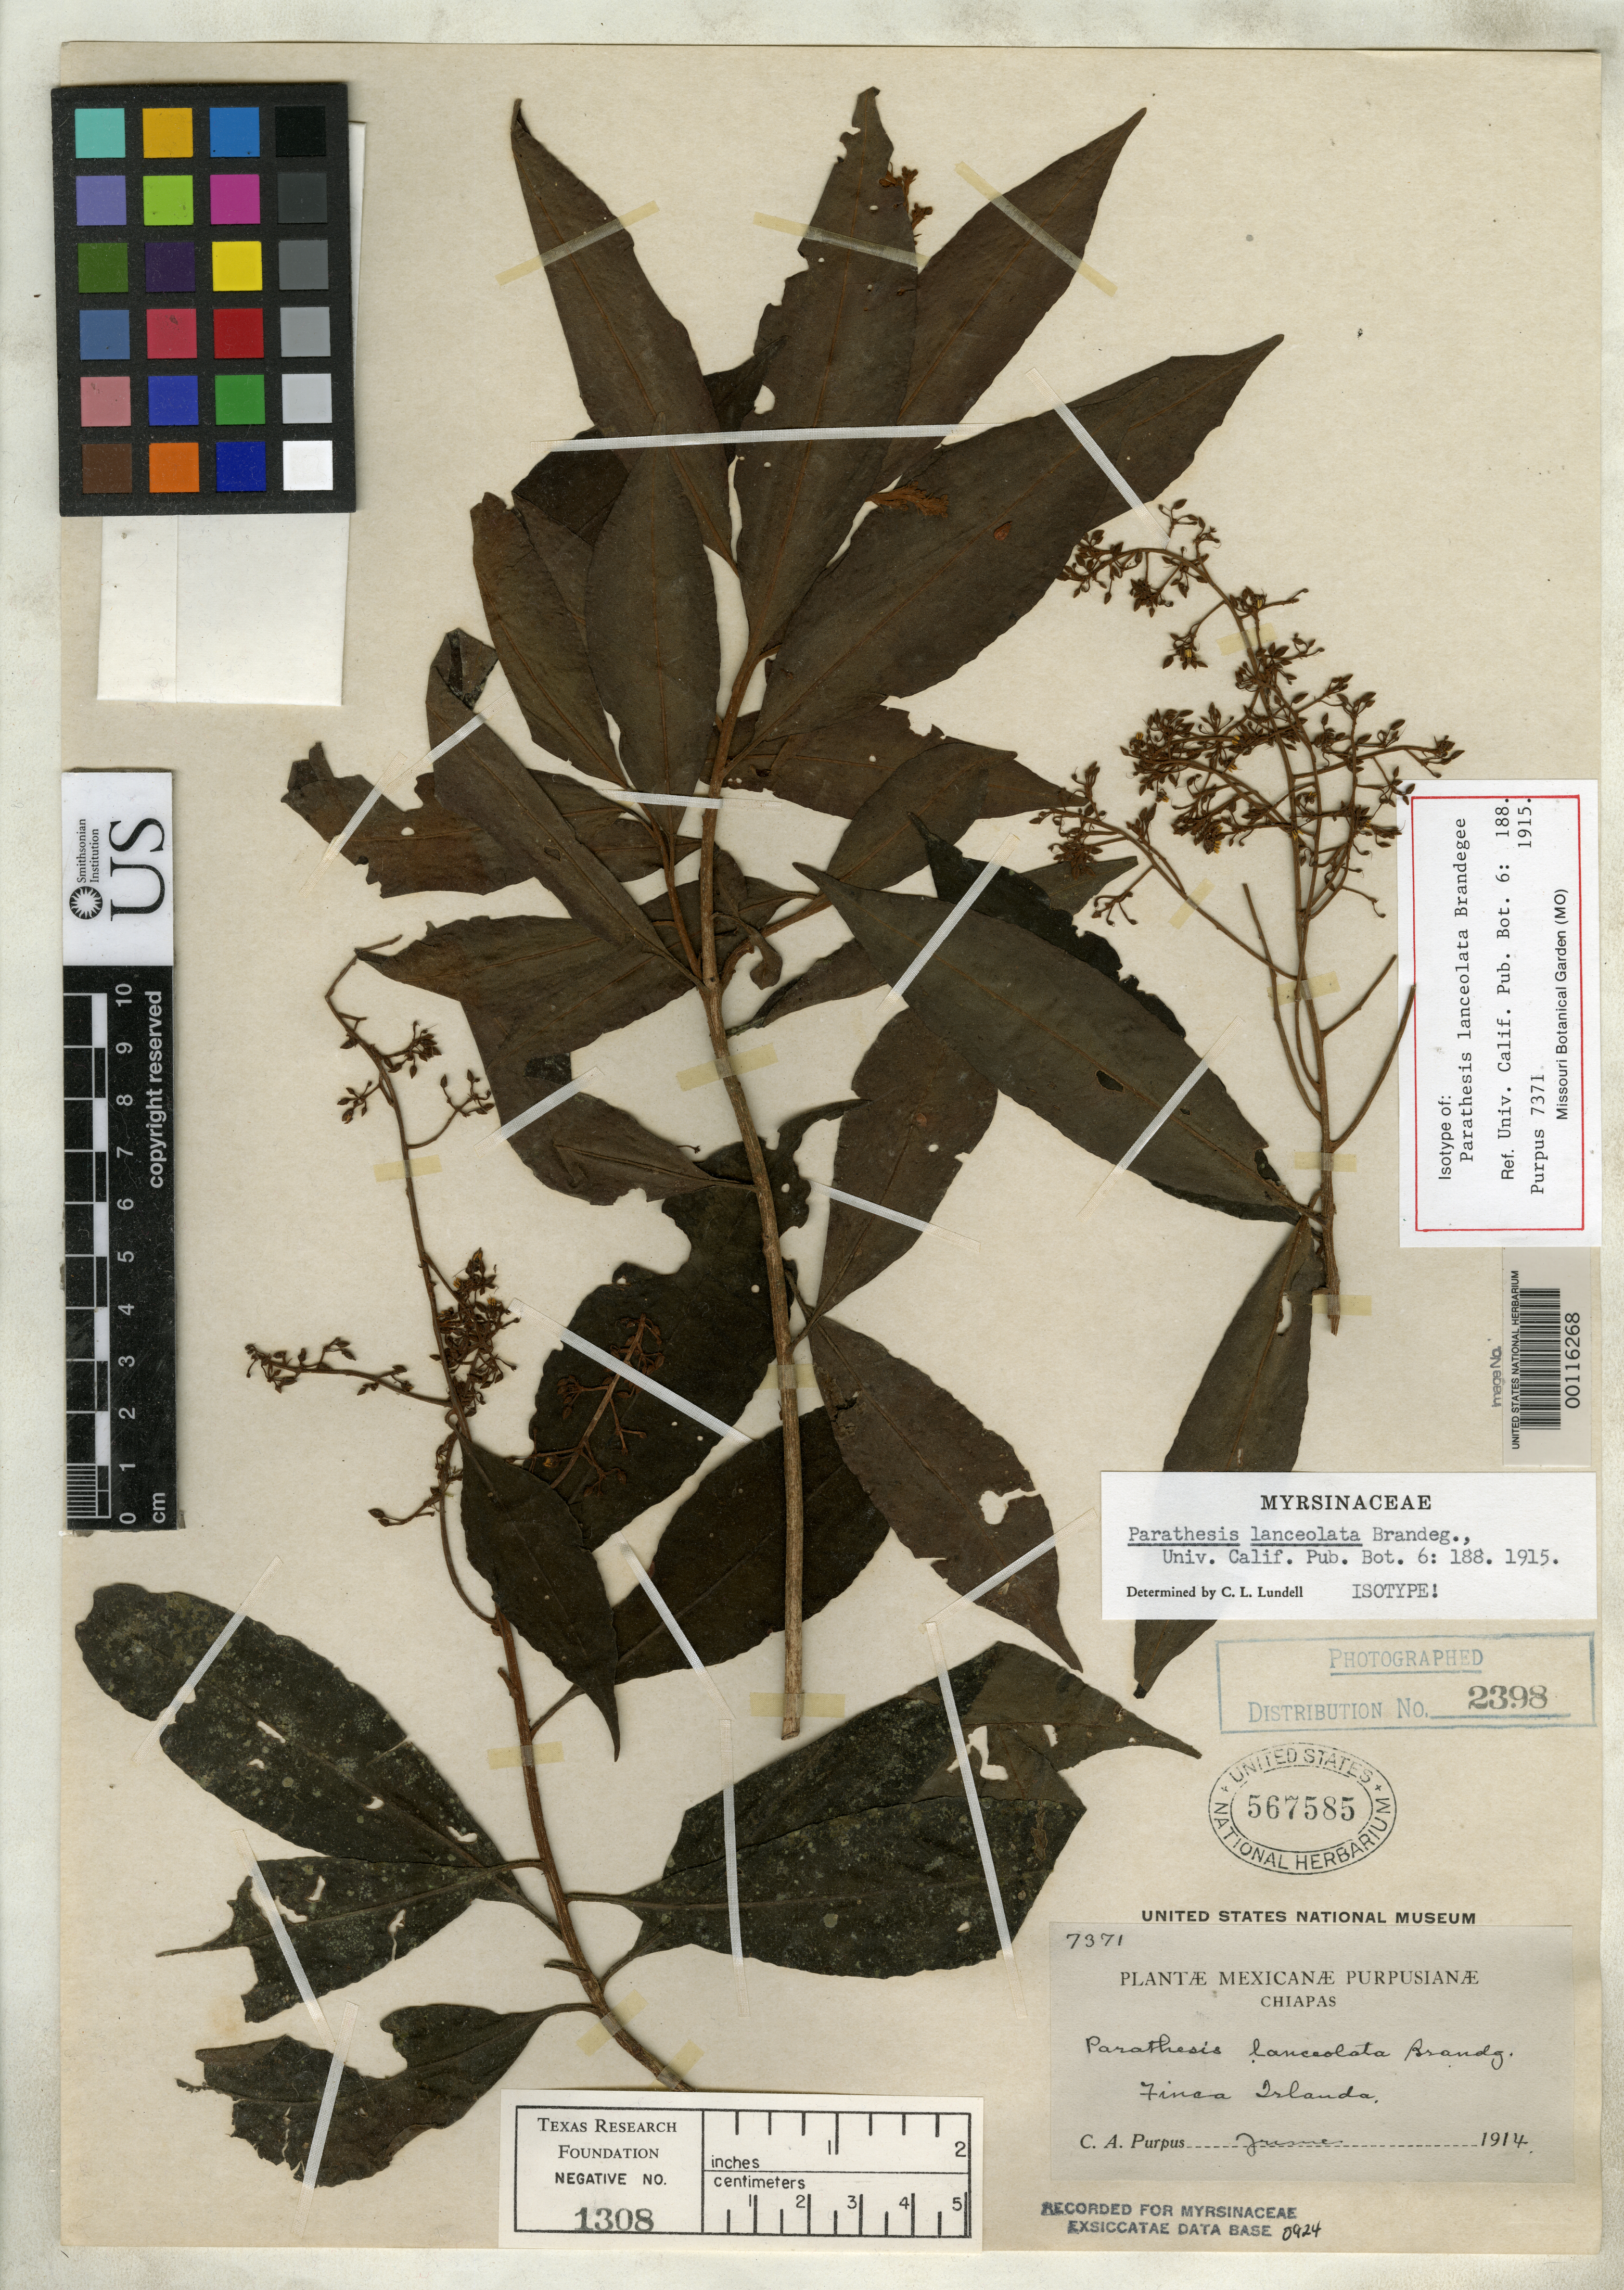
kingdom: Plantae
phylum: Tracheophyta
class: Magnoliopsida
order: Ericales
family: Primulaceae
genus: Parathesis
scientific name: Parathesis lanceolata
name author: Brandegee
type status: Isotype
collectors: C. A. Purpus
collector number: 7371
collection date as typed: Jun 1914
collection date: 1914-06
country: Mexico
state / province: Chiapas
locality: Near Finca Irlanda.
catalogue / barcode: US 567585